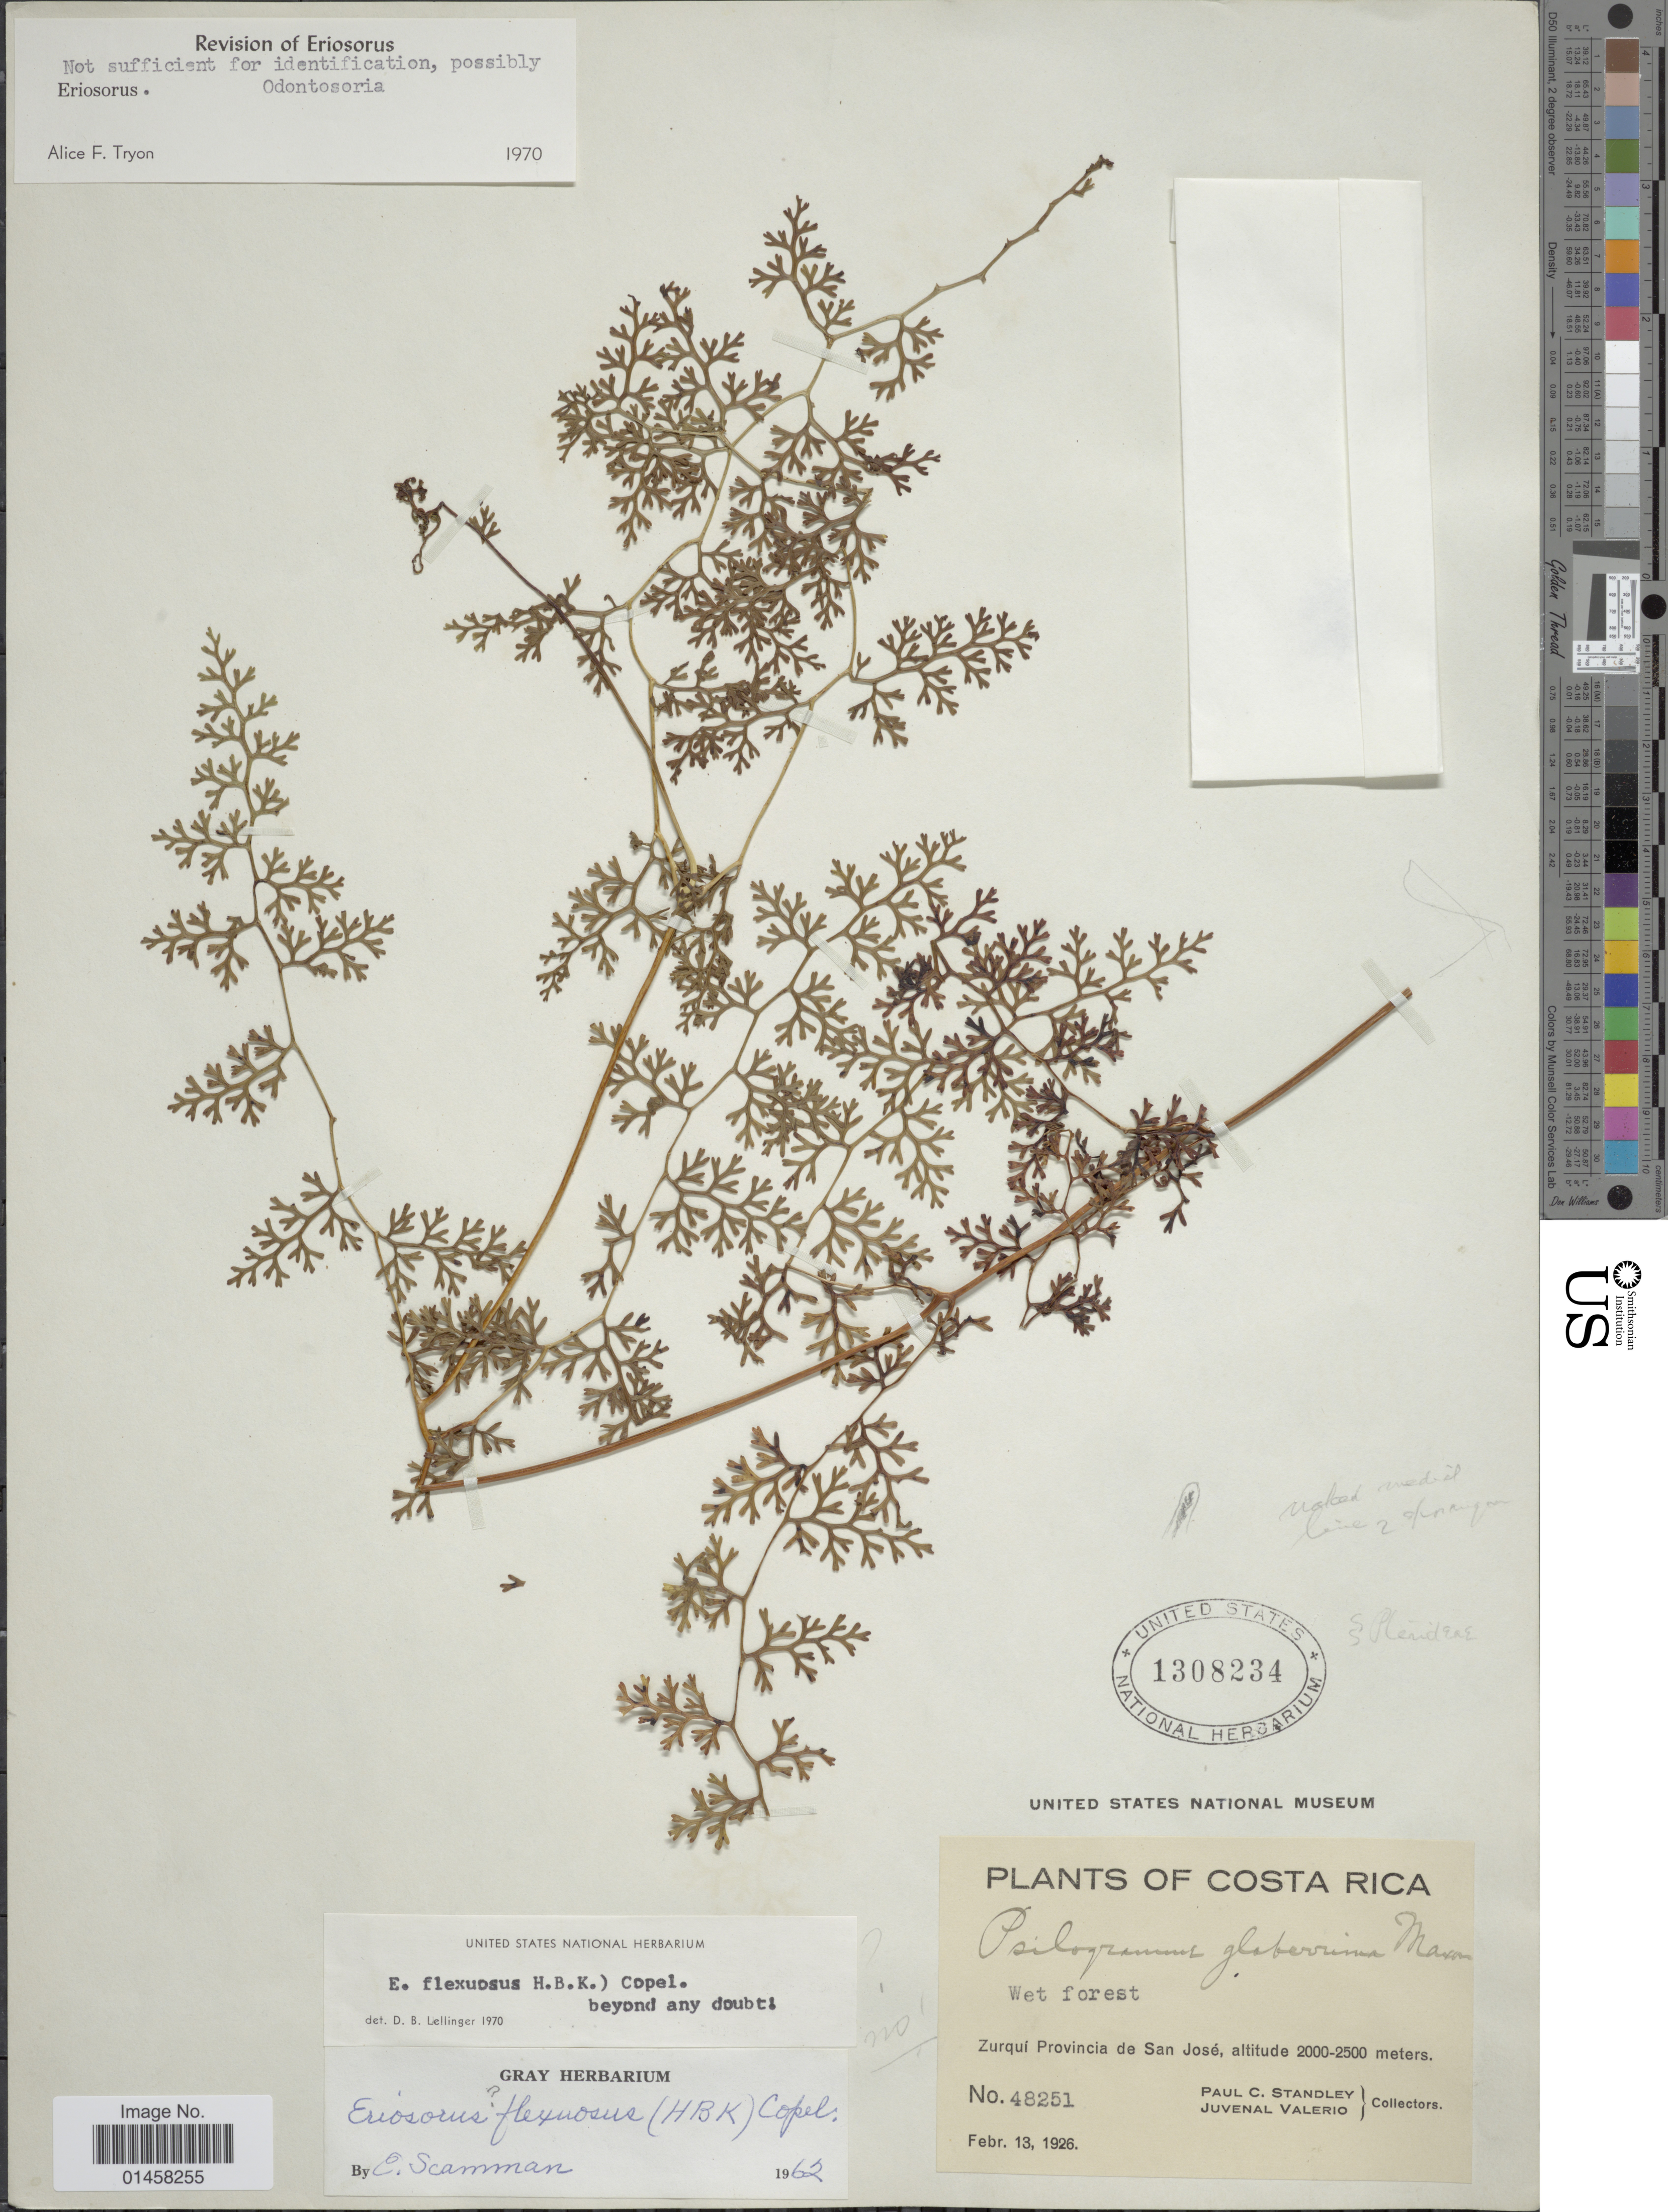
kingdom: Plantae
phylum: Tracheophyta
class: Polypodiopsida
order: Polypodiales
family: Lindsaeaceae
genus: Odontosoria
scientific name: Odontosoria gymnogrammoides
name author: Christ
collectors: P. C. Standley & J. Valerio R.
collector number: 48251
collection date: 1926-02-13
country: Costa Rica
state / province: San José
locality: Zurqui Provincia de San José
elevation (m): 2000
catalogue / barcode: US 1308234